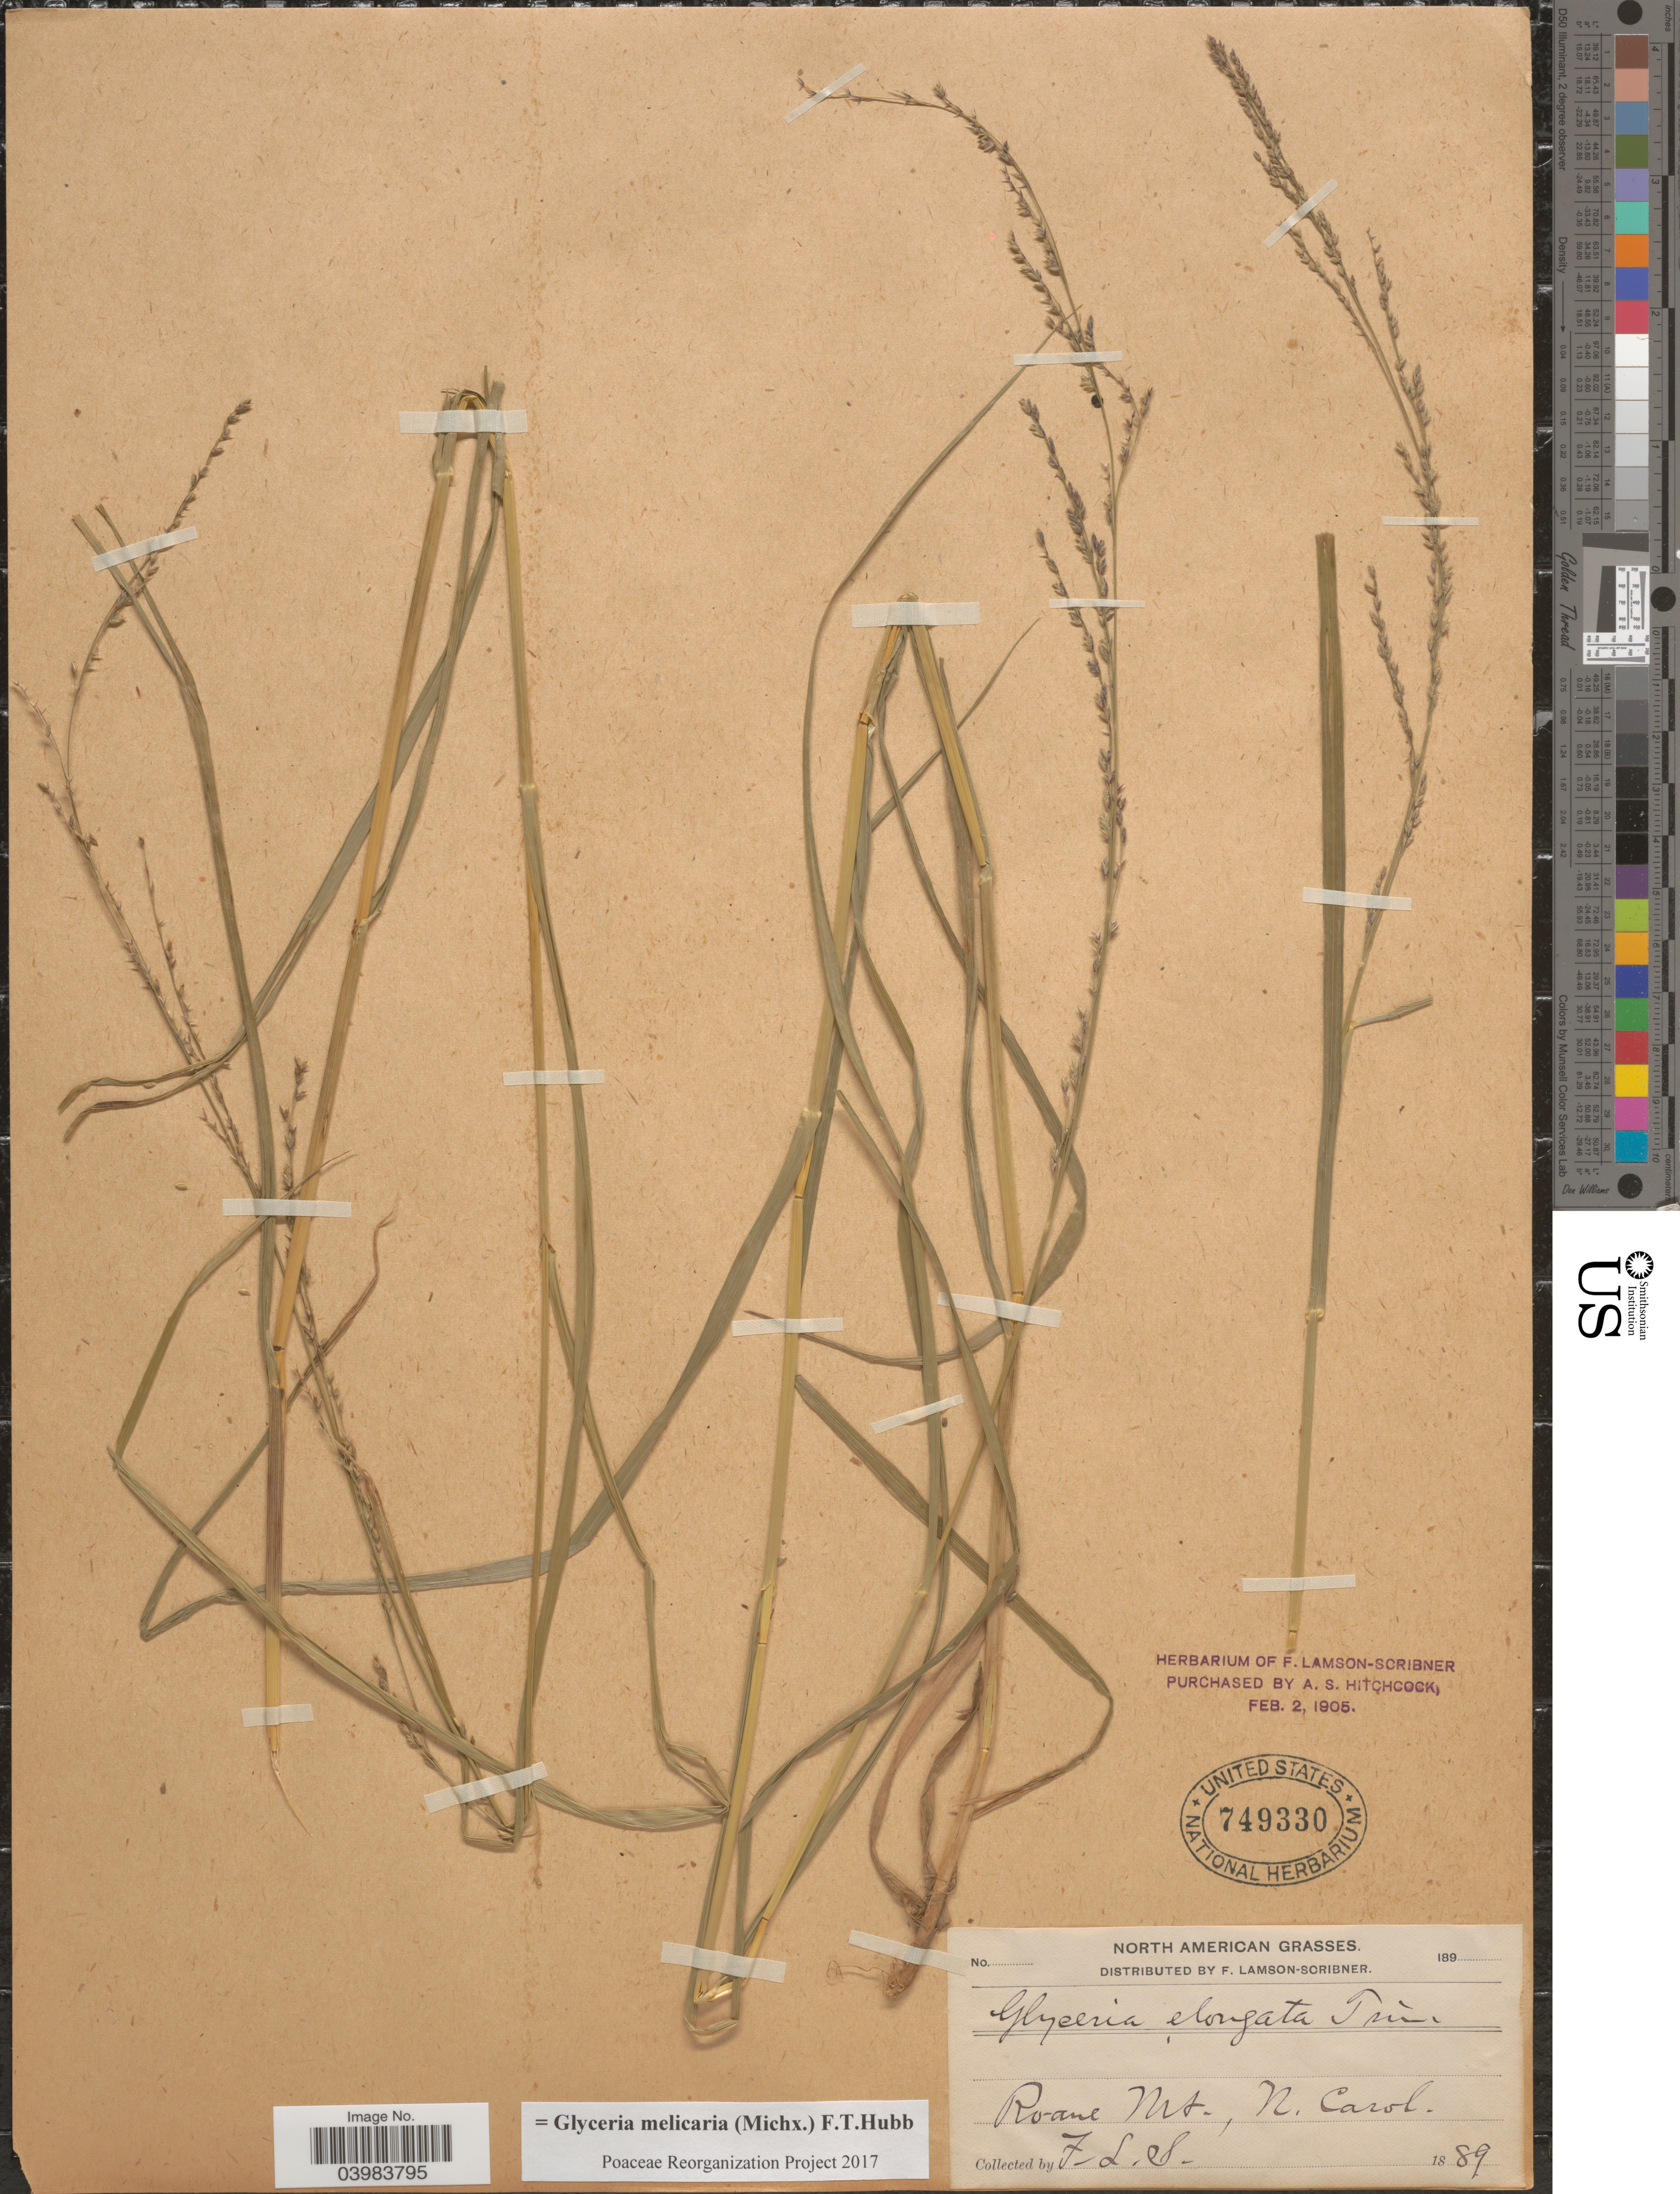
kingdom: Plantae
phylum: Tracheophyta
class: Liliopsida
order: Poales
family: Poaceae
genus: Glyceria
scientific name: Glyceria melicaria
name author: (Michx.) F.T. Hubb.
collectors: F. Lamson-Scribner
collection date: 1889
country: United States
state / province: North Carolina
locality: Roane Mt.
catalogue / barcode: US 749330